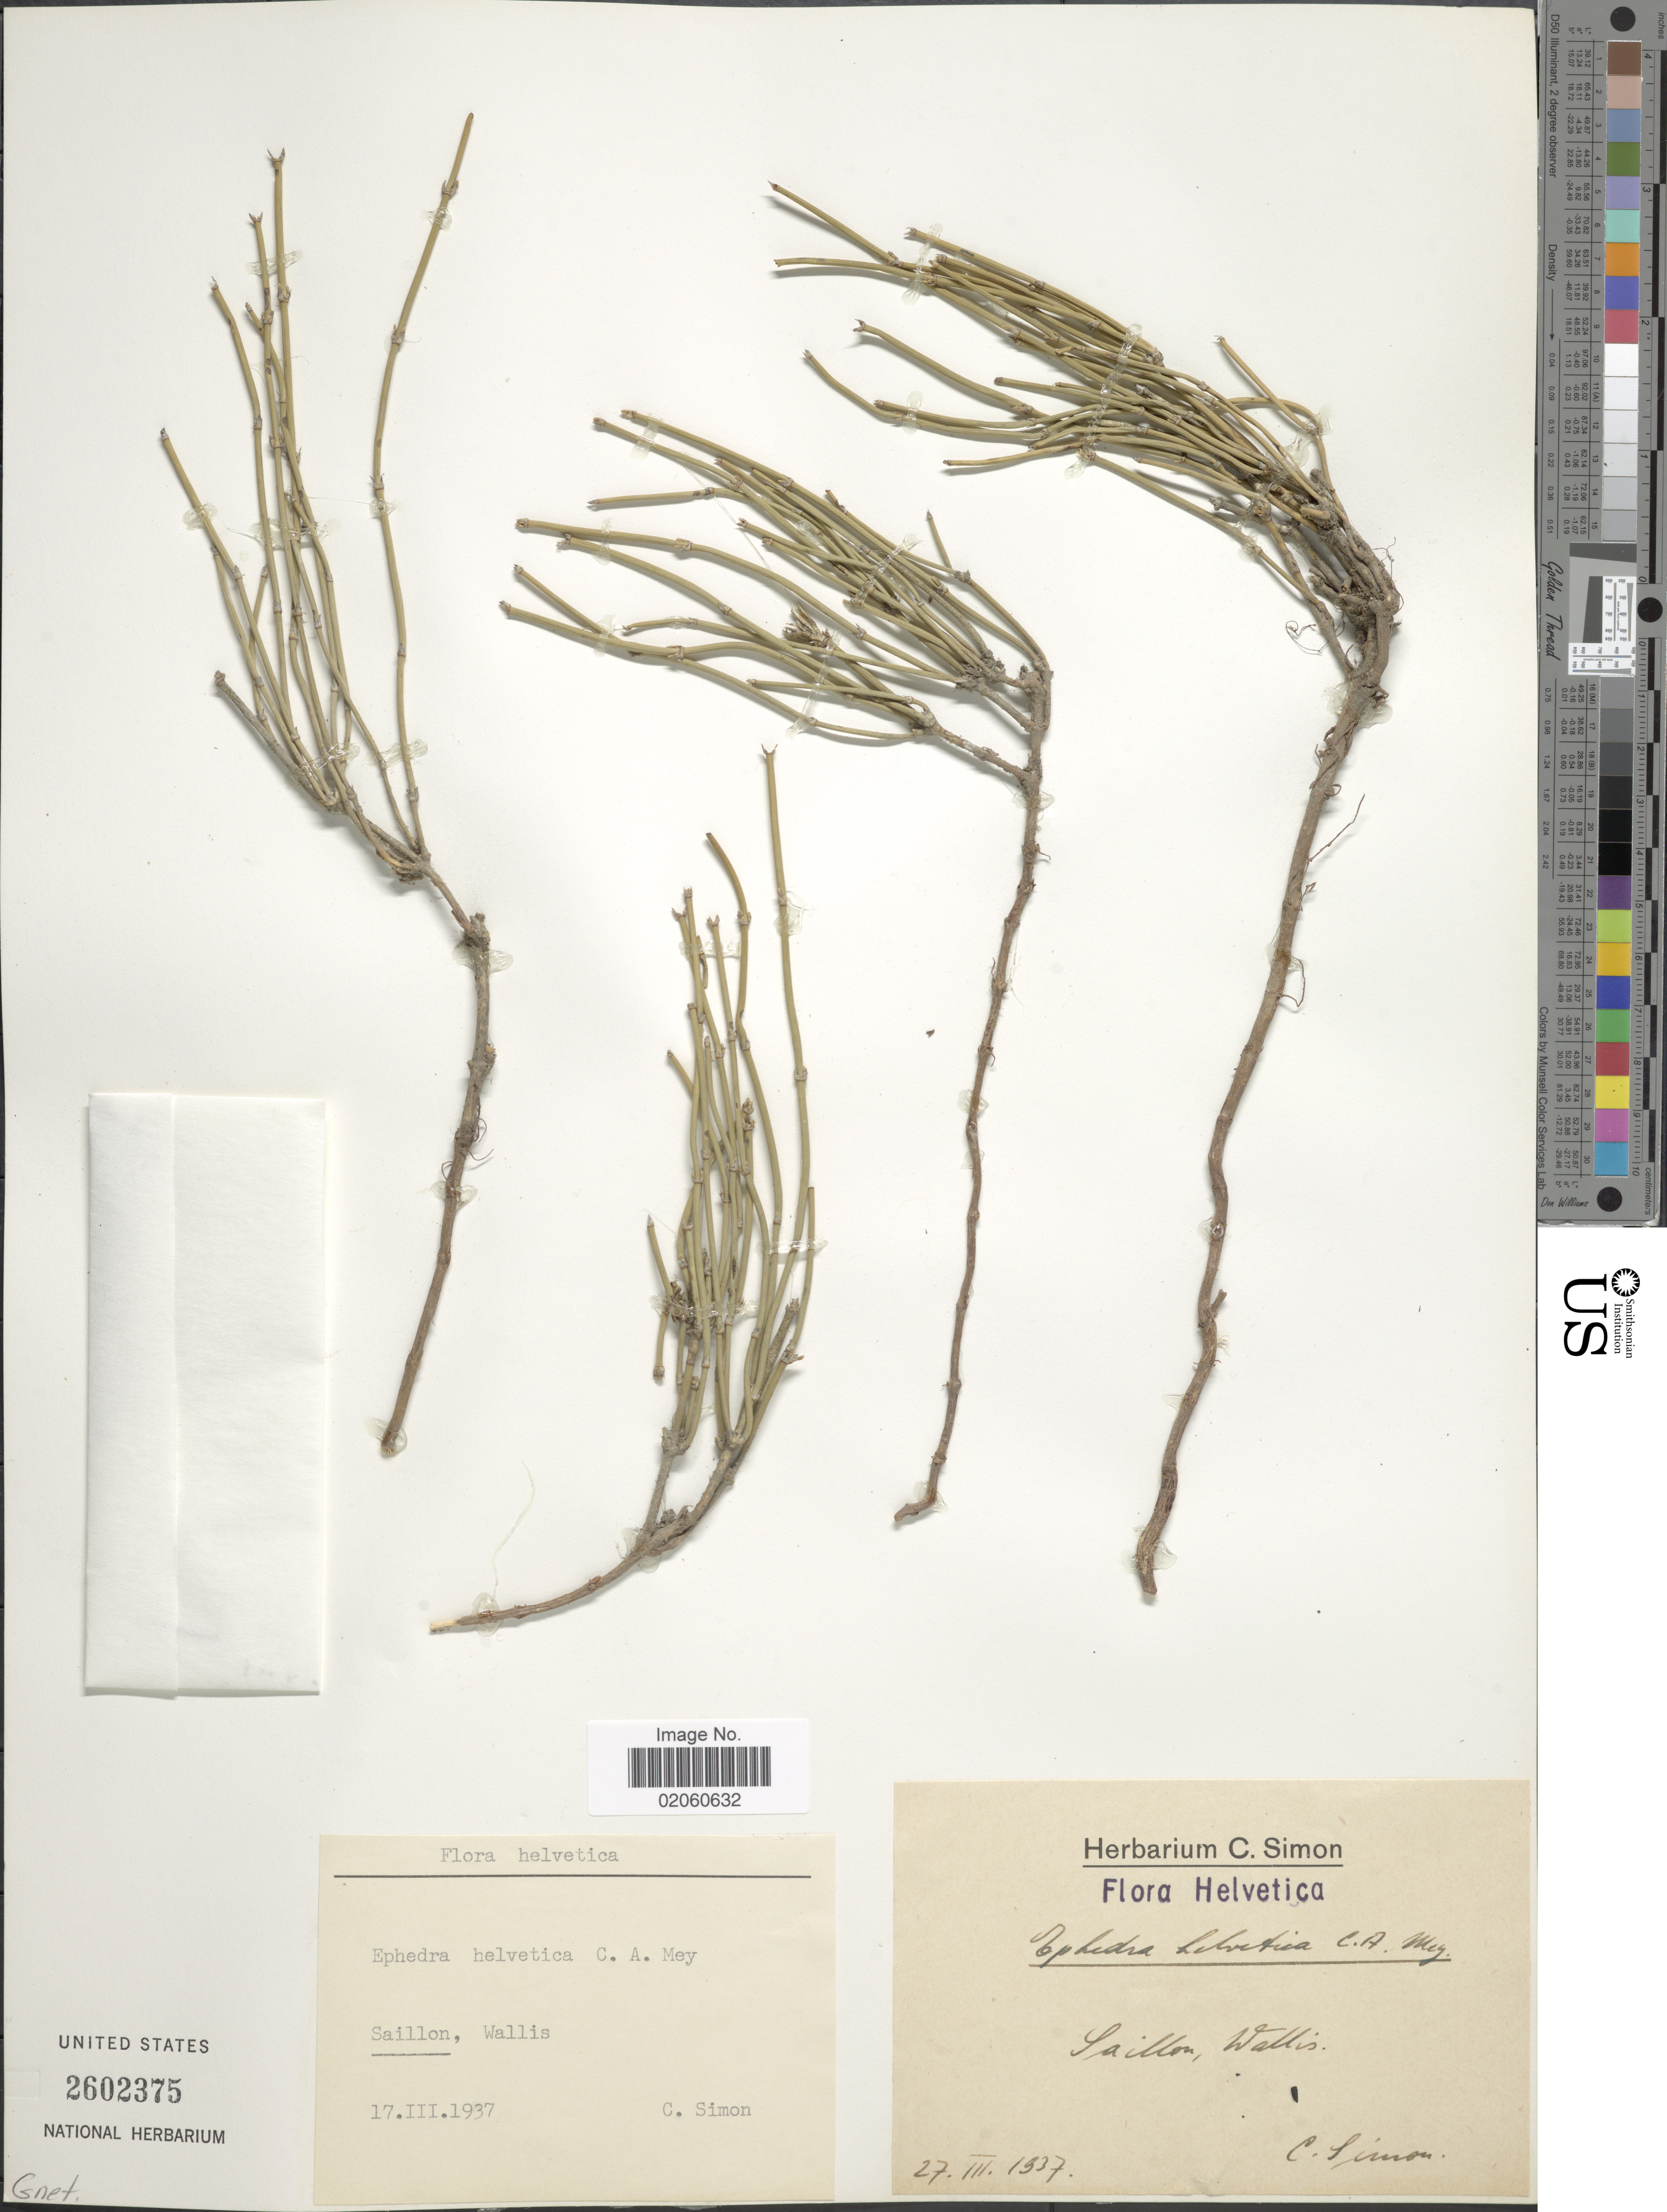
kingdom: Plantae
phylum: Tracheophyta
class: Gnetopsida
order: Ephedrales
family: Ephedraceae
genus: Ephedra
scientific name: Ephedra helvetica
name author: C.A. Mey.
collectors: C. Simon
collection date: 1937-03-27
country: Switzerland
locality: Helvetica, Saillon, Wallis.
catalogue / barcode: US 2602375